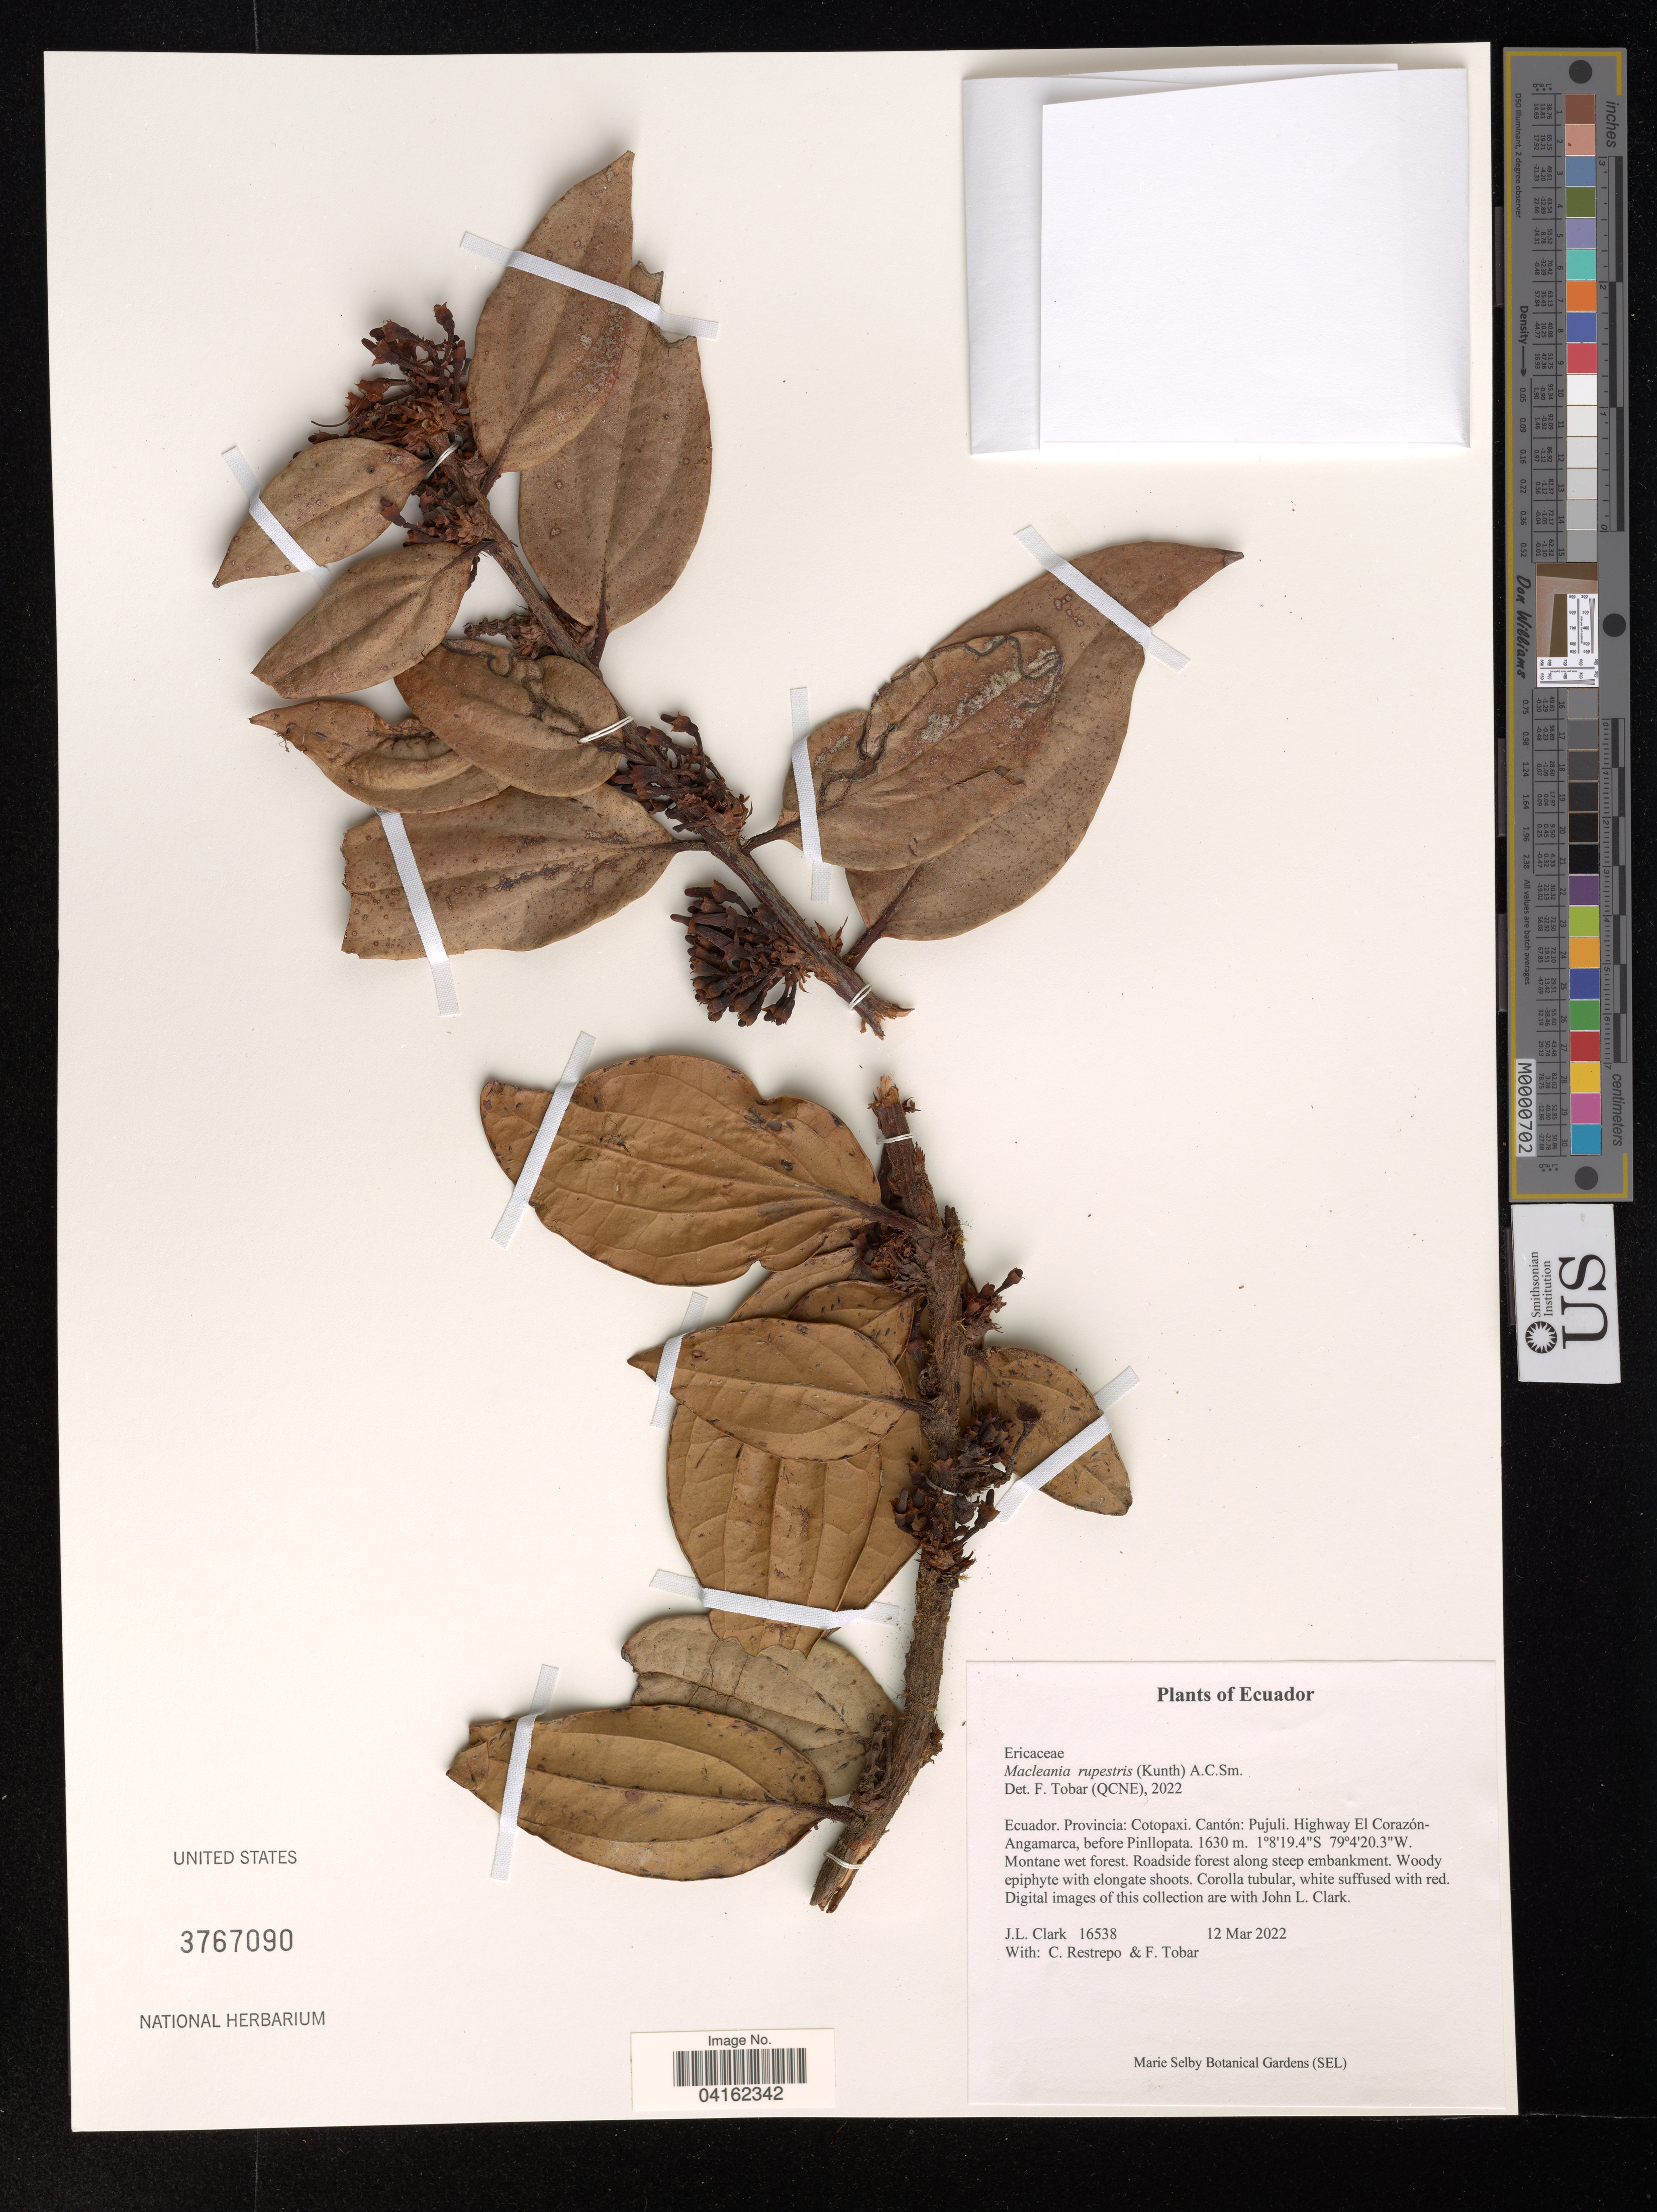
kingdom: Plantae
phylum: Tracheophyta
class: Magnoliopsida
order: Ericales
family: Ericaceae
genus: Macleania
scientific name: Macleania rupestris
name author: (Kunth) A.C. Sm.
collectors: J. L. Clark, C. Restrepo & F. Tobar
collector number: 16538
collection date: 2022-03-12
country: Ecuador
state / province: Cotopaxi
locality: Cantón: Pujuli. Highway El Corazón-Angamarca, before Pinllopata.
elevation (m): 1630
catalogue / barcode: US 3767090